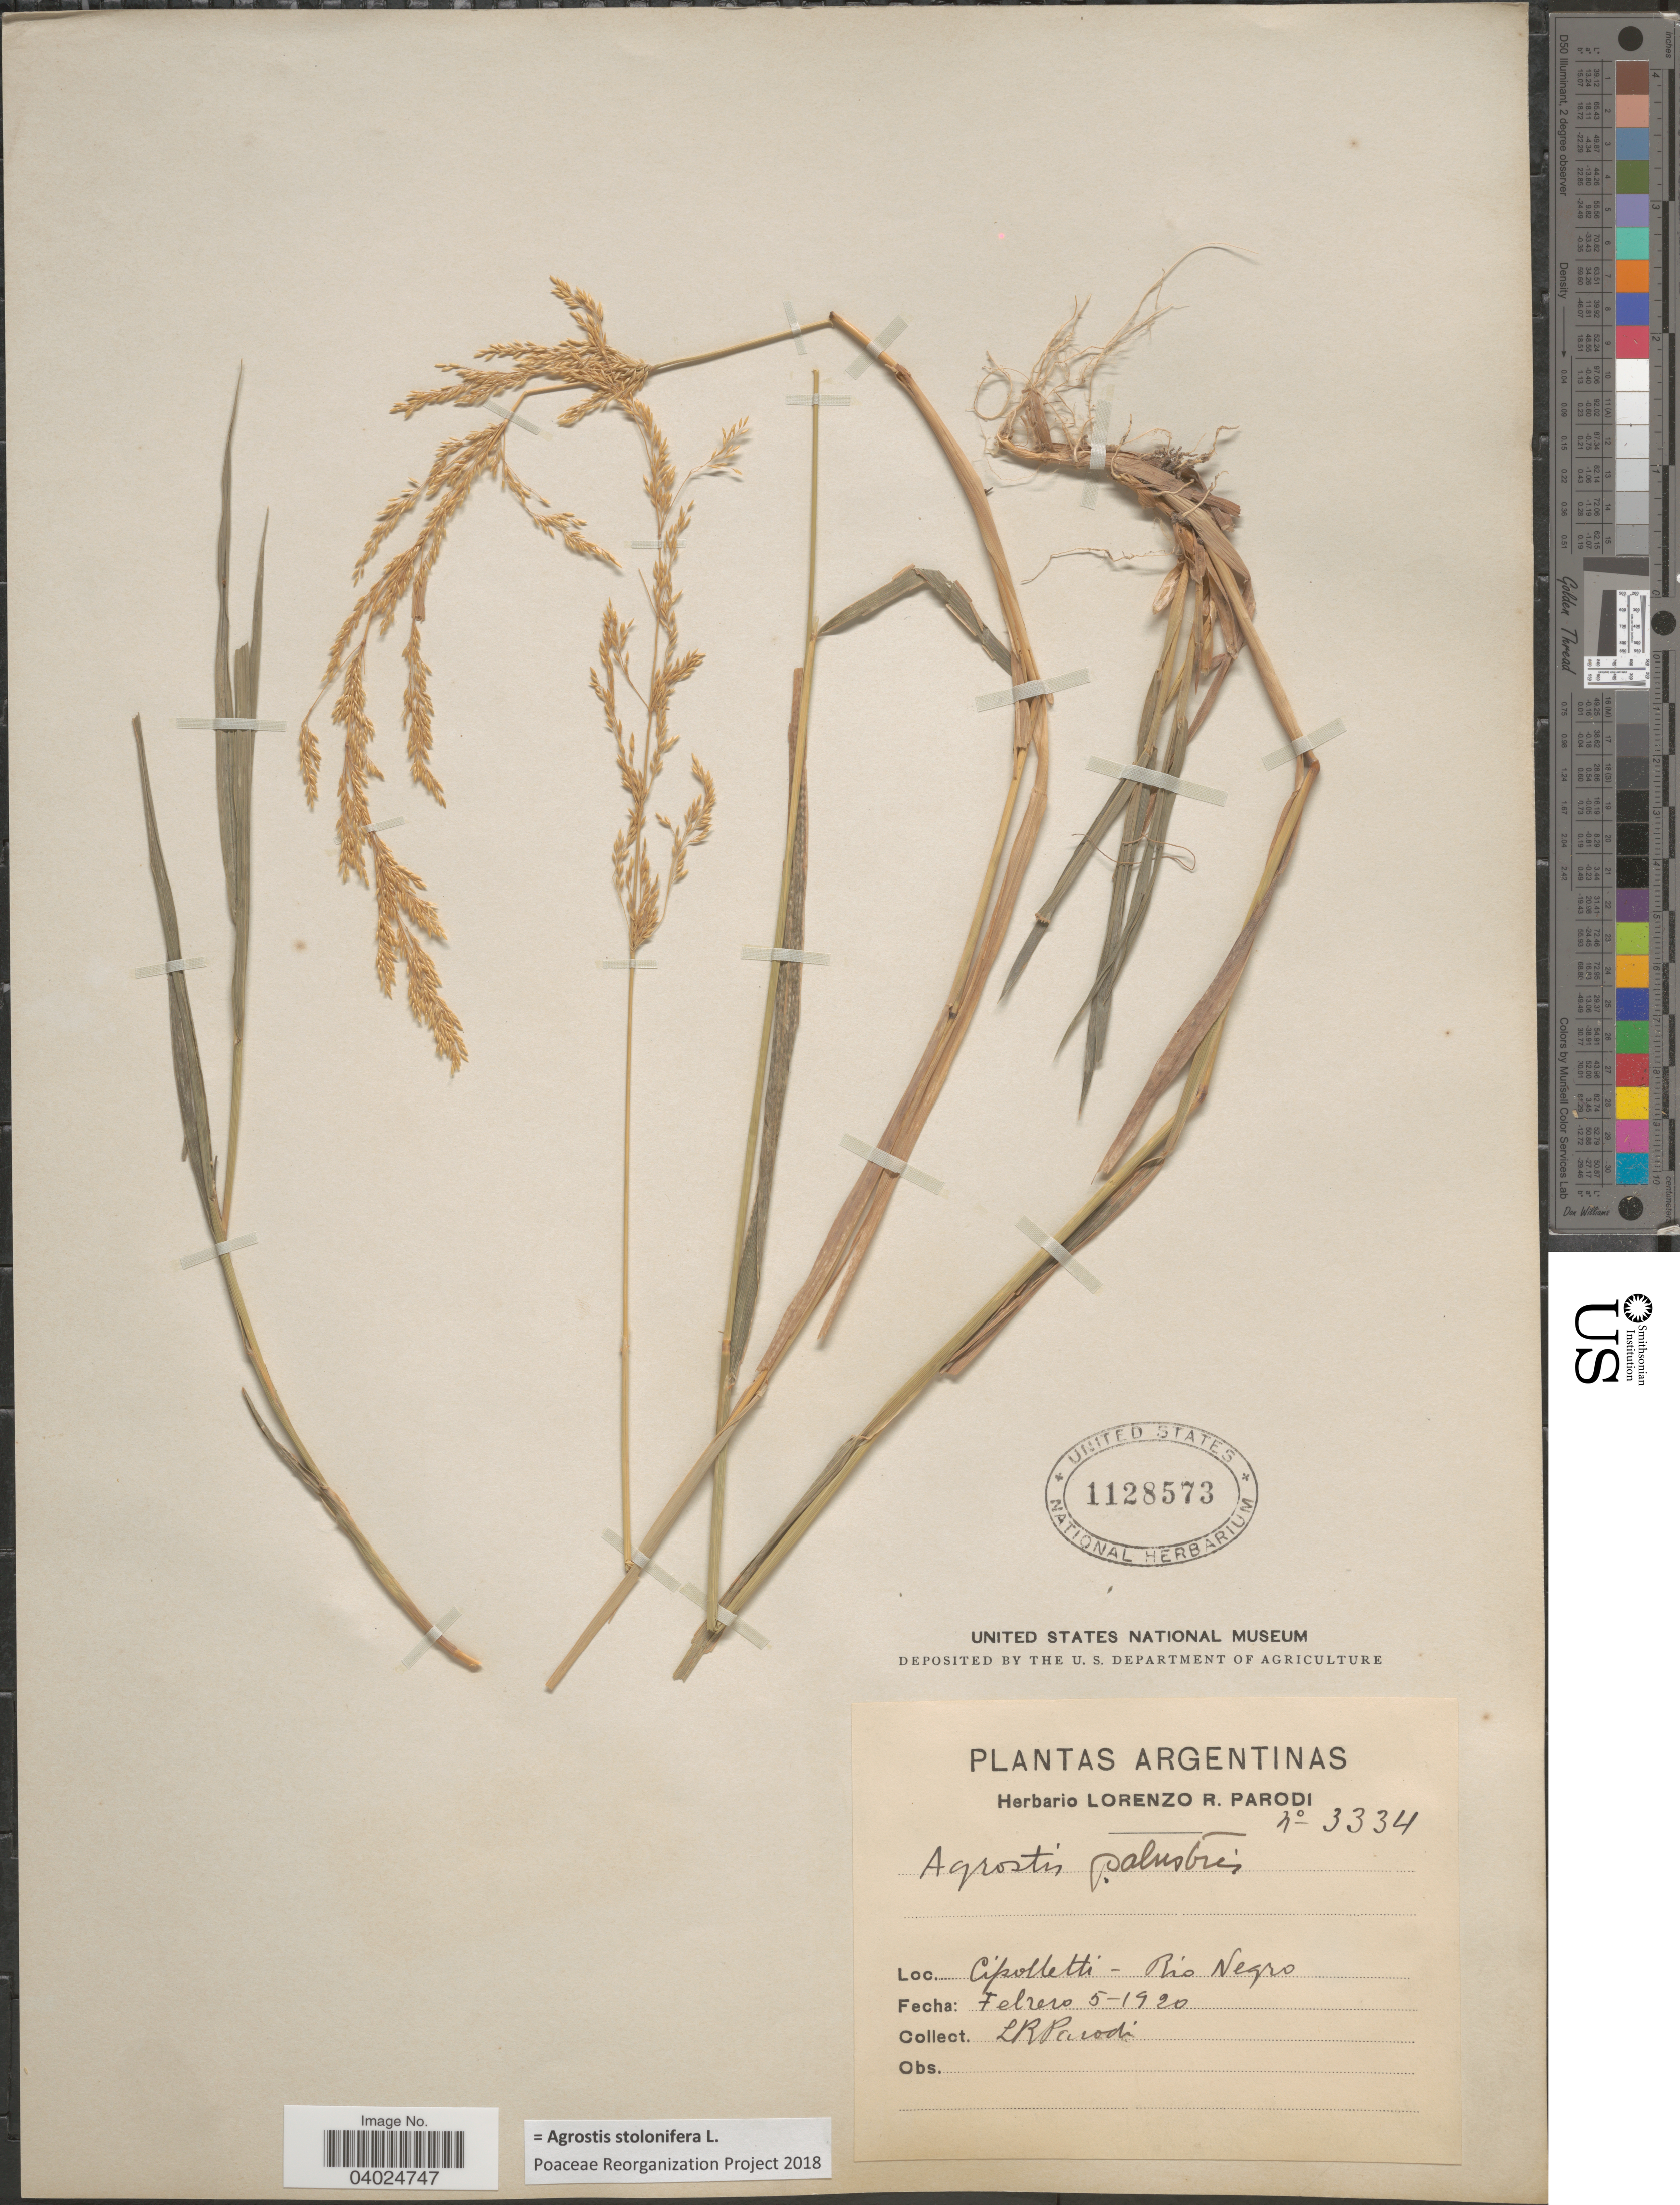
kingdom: Plantae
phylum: Tracheophyta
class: Liliopsida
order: Poales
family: Poaceae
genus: Agrostis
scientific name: Agrostis stolonifera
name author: L.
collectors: L. R. Parodi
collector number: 3334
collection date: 1920-02-05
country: Argentina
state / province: Rio Negro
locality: Cipolletti.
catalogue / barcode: US 1128573